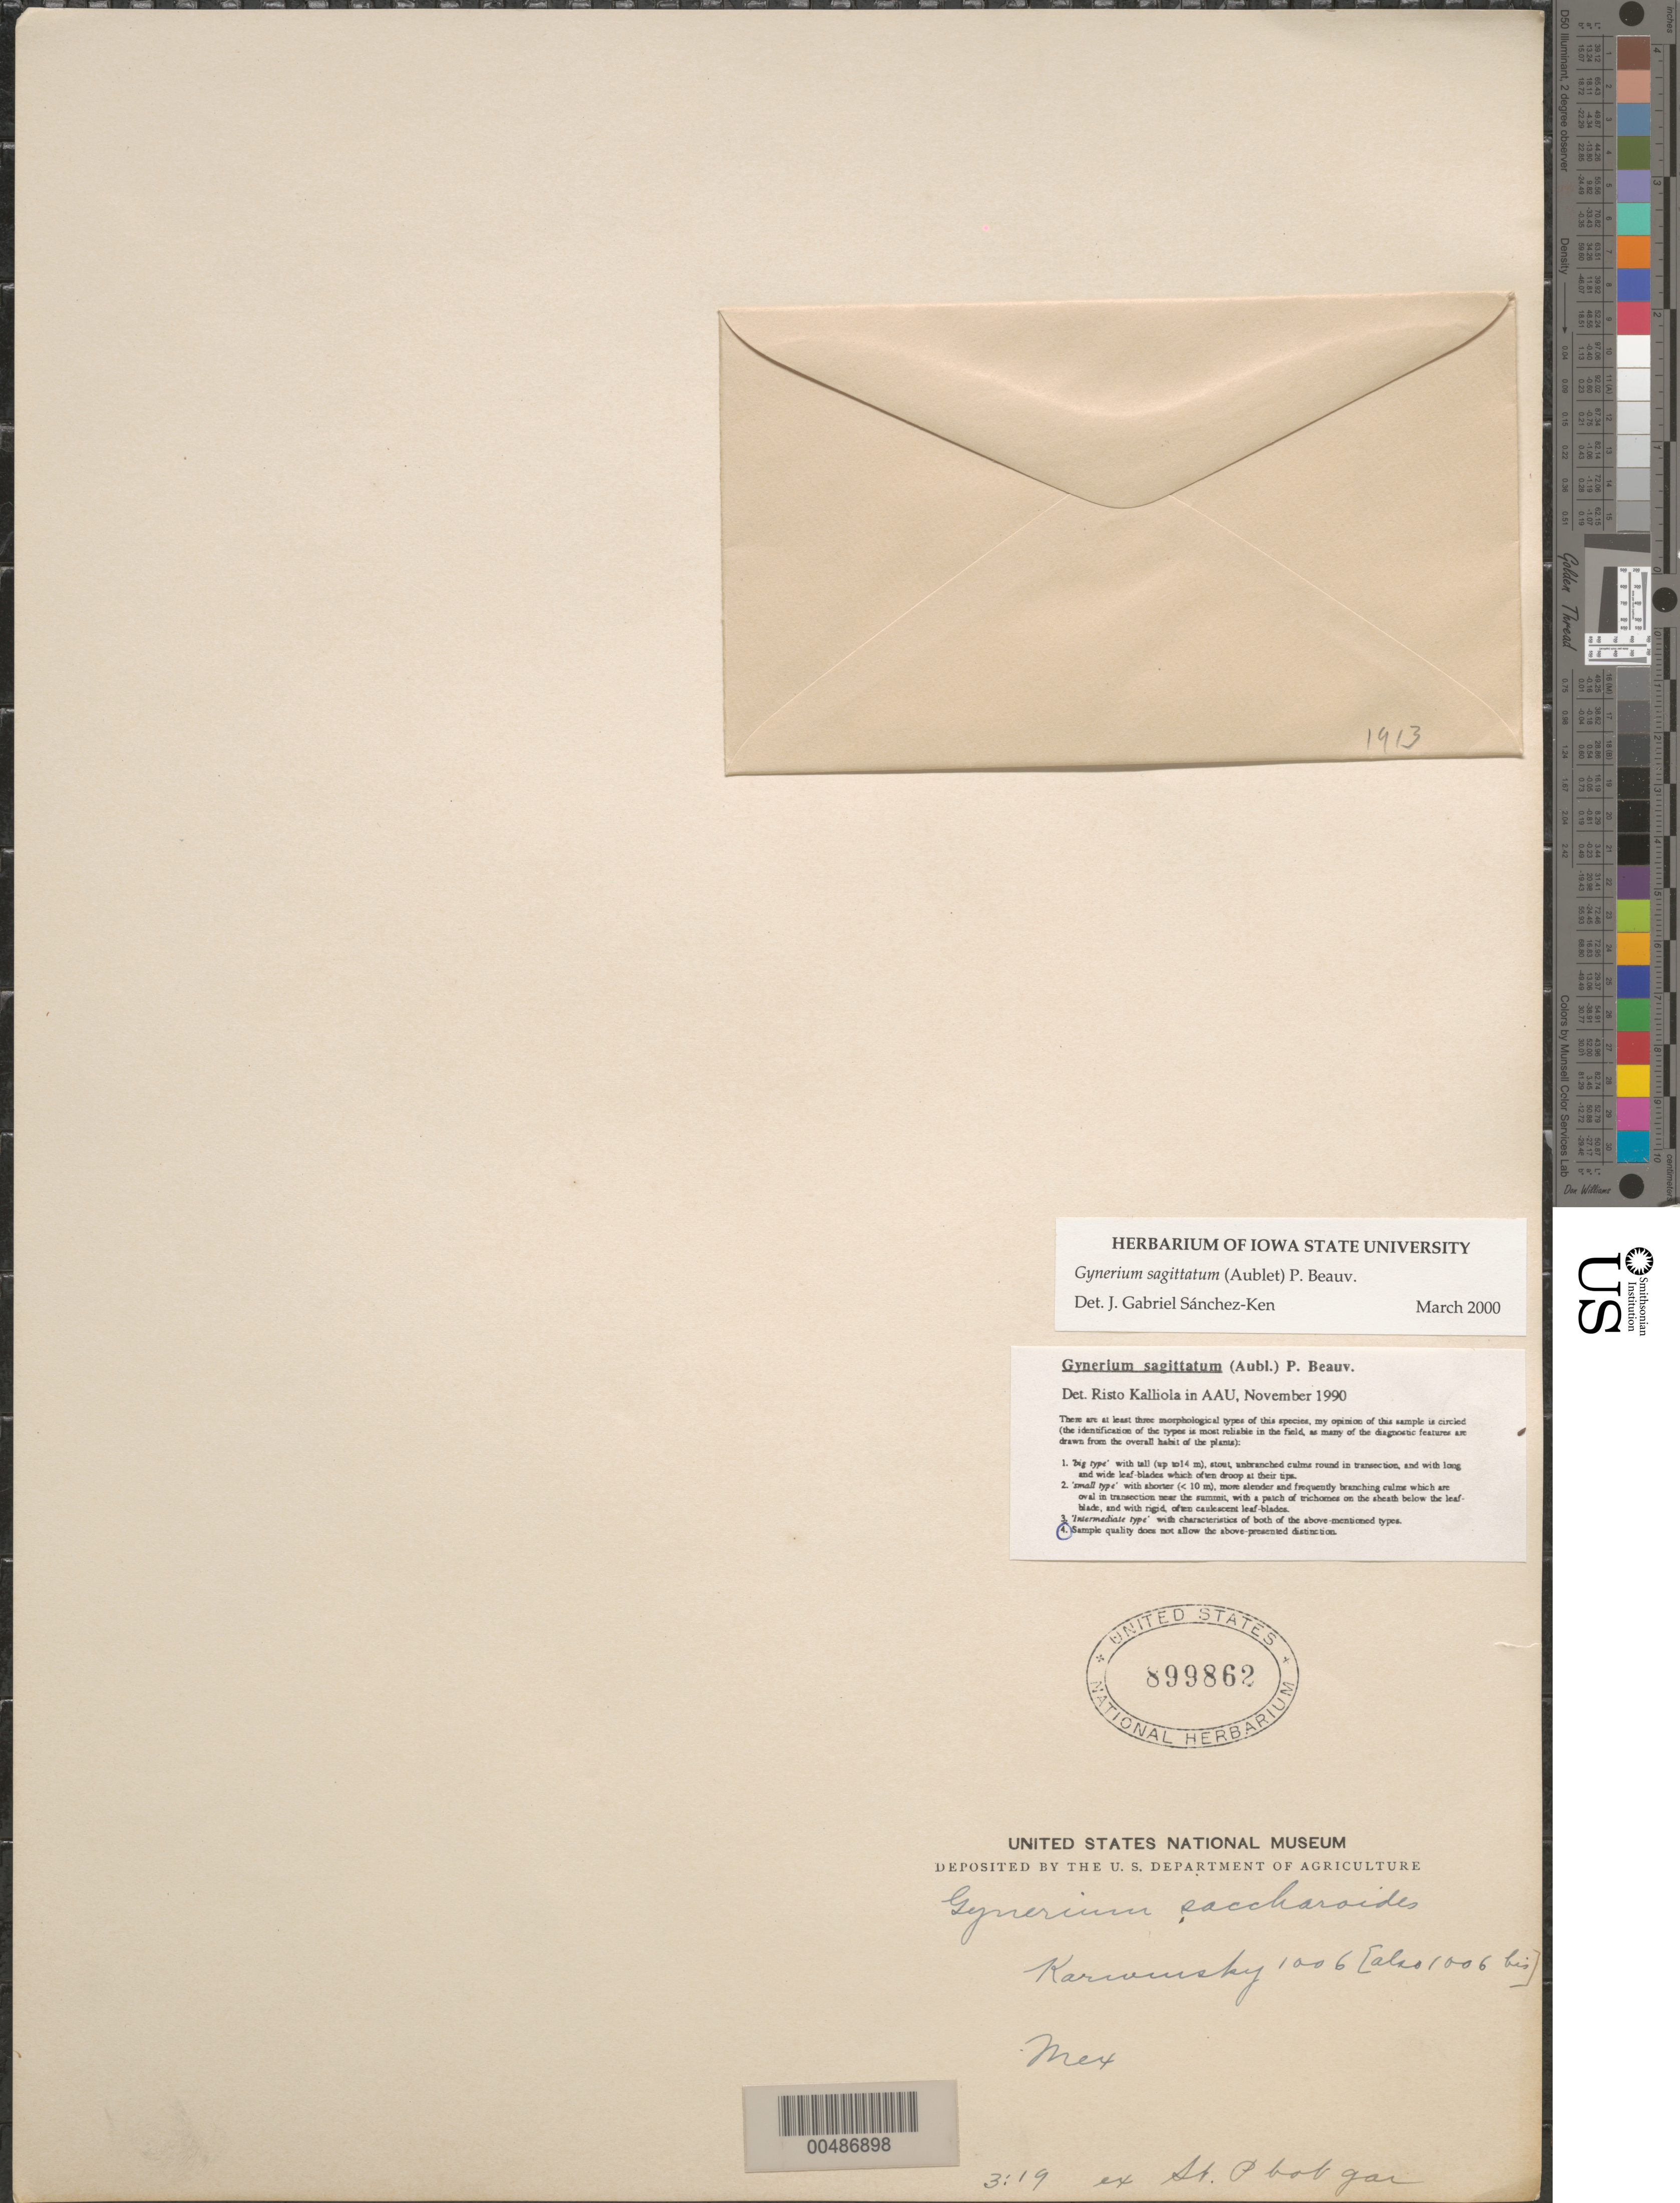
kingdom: Plantae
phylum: Tracheophyta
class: Liliopsida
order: Poales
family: Poaceae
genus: Gynerium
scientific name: Gynerium sagittatum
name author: (Aubl.) P. Beauv.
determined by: Kalliola, R.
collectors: W. F. Karwinski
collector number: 1006 & 1006b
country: Mexico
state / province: Durango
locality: San Ramon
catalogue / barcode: US 899862